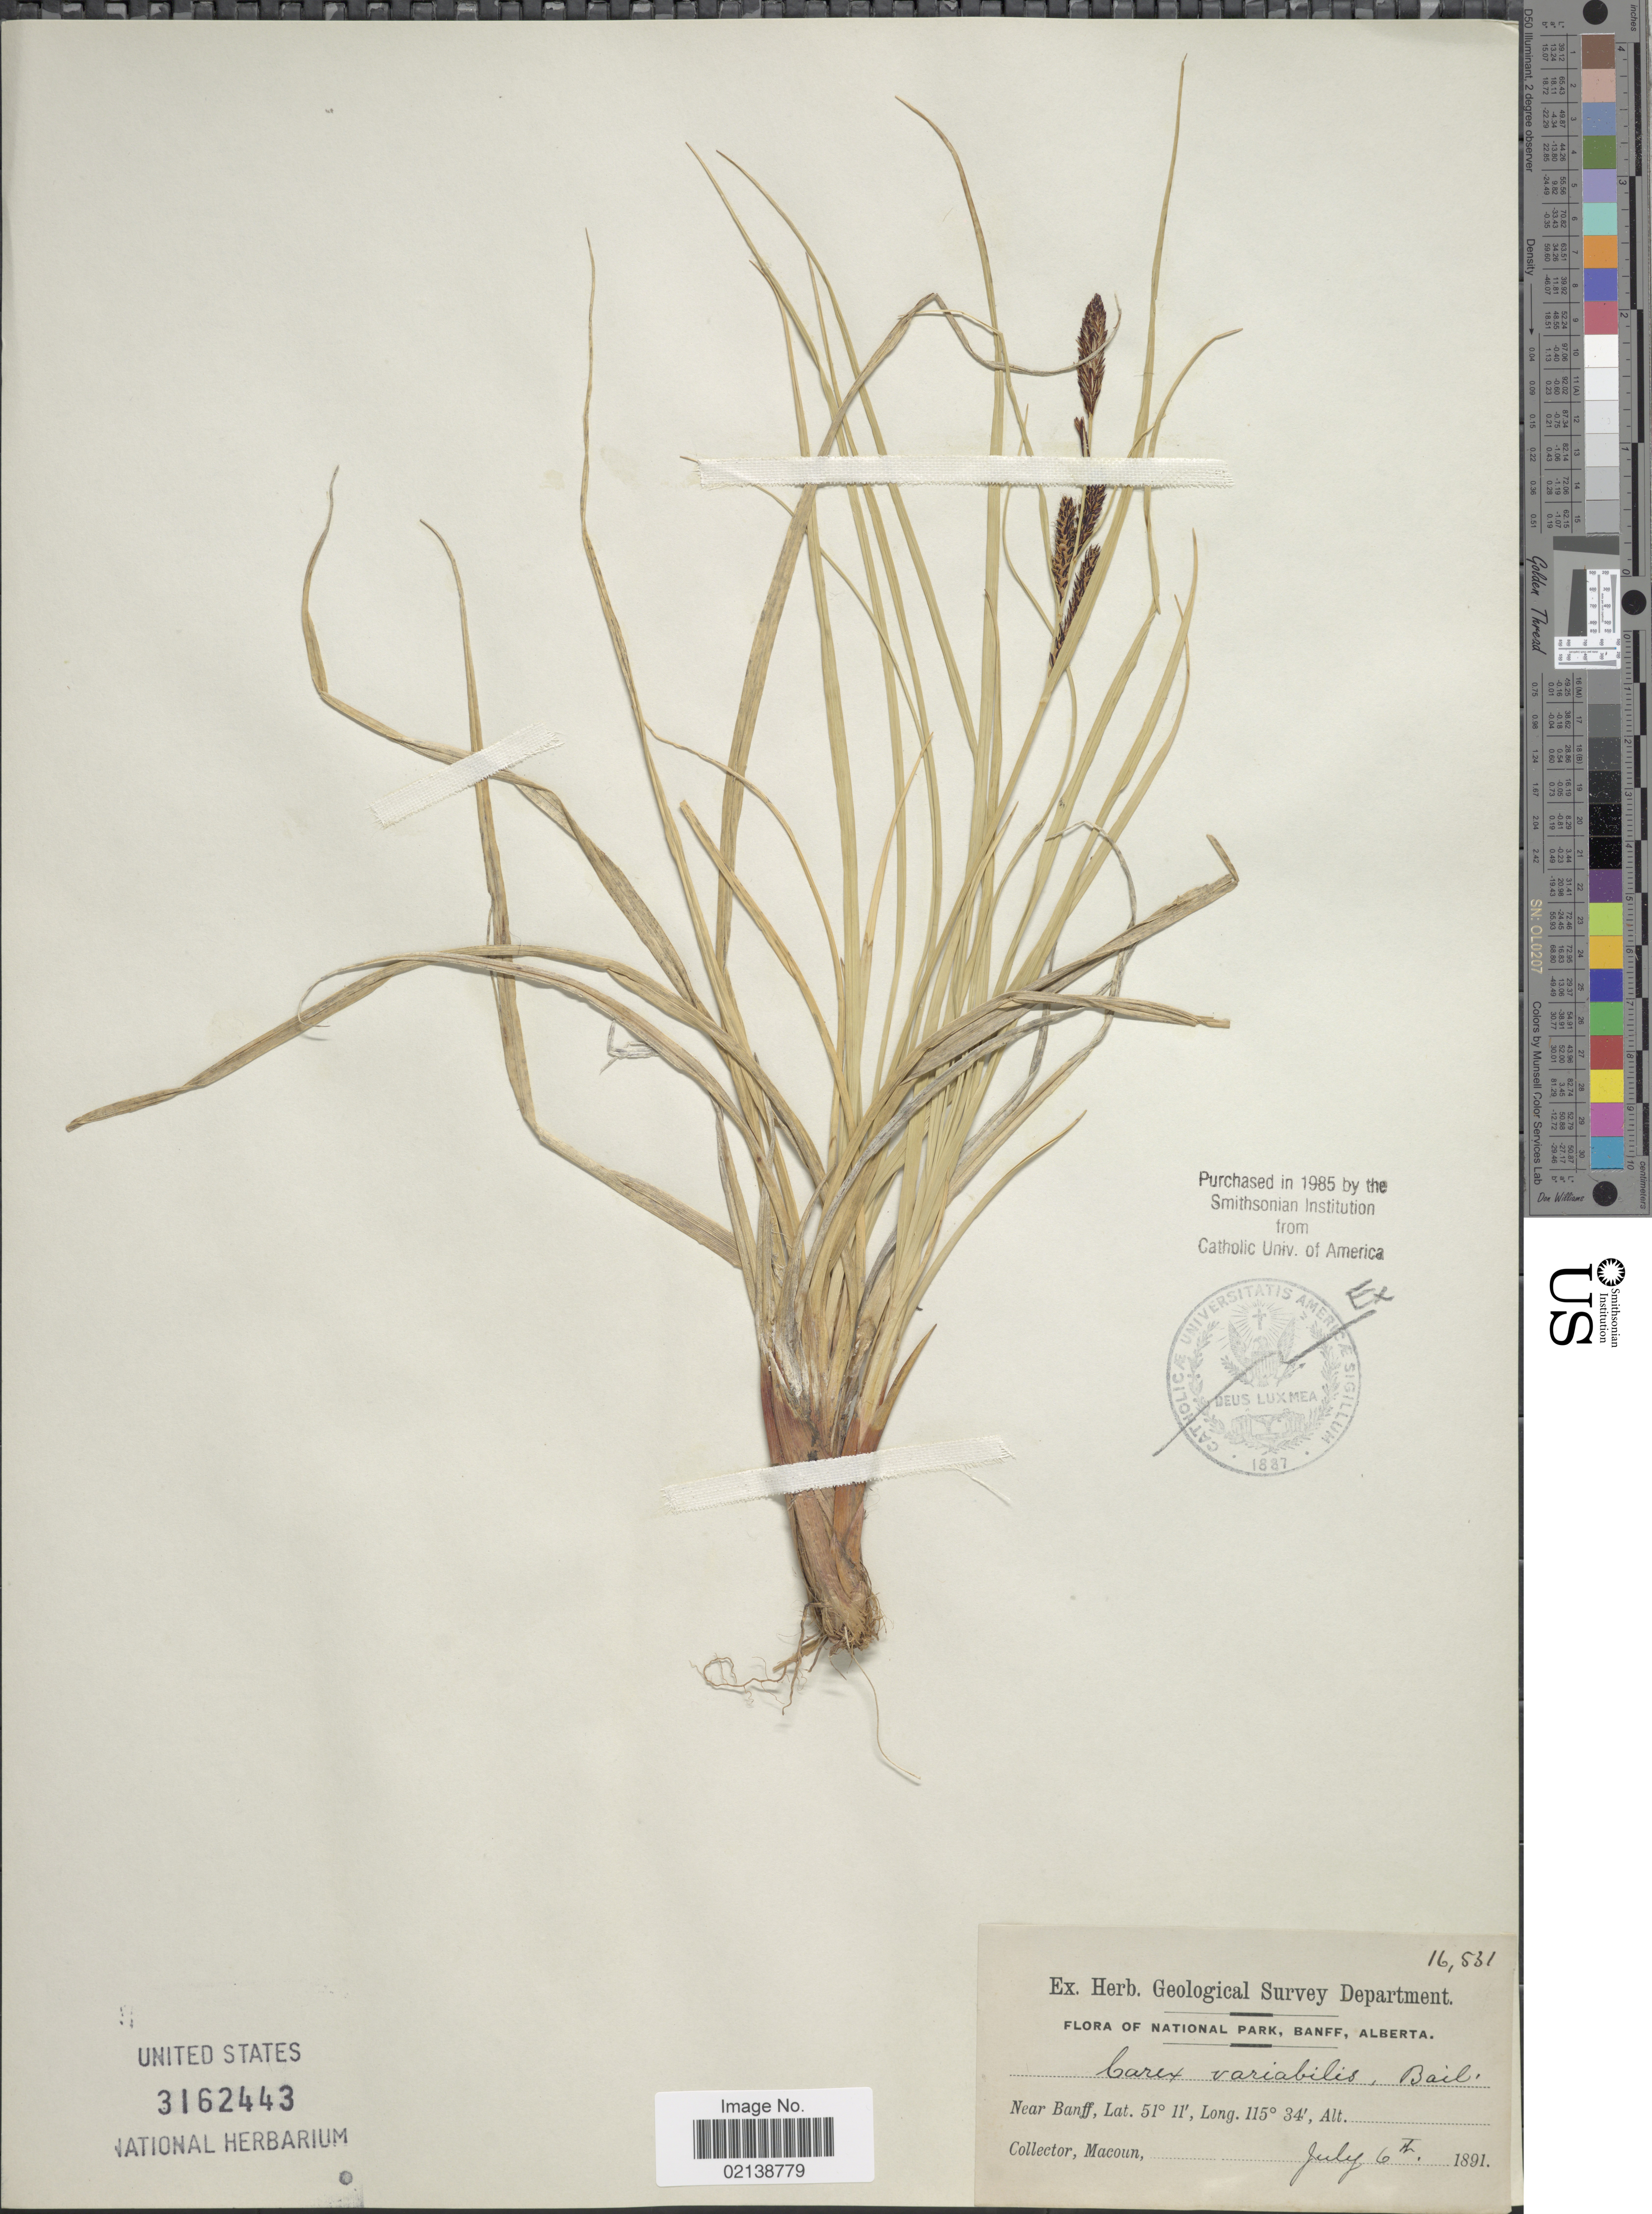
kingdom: Plantae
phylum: Tracheophyta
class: Liliopsida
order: Poales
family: Cyperaceae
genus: Carex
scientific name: Carex aquatilis var. aquatilis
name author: Wahlenb.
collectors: -- Macoun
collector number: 16531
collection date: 1891-07-06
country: Canada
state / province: Alberta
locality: National Park, Banff, Alberta, Near Banff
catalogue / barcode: US 3162443